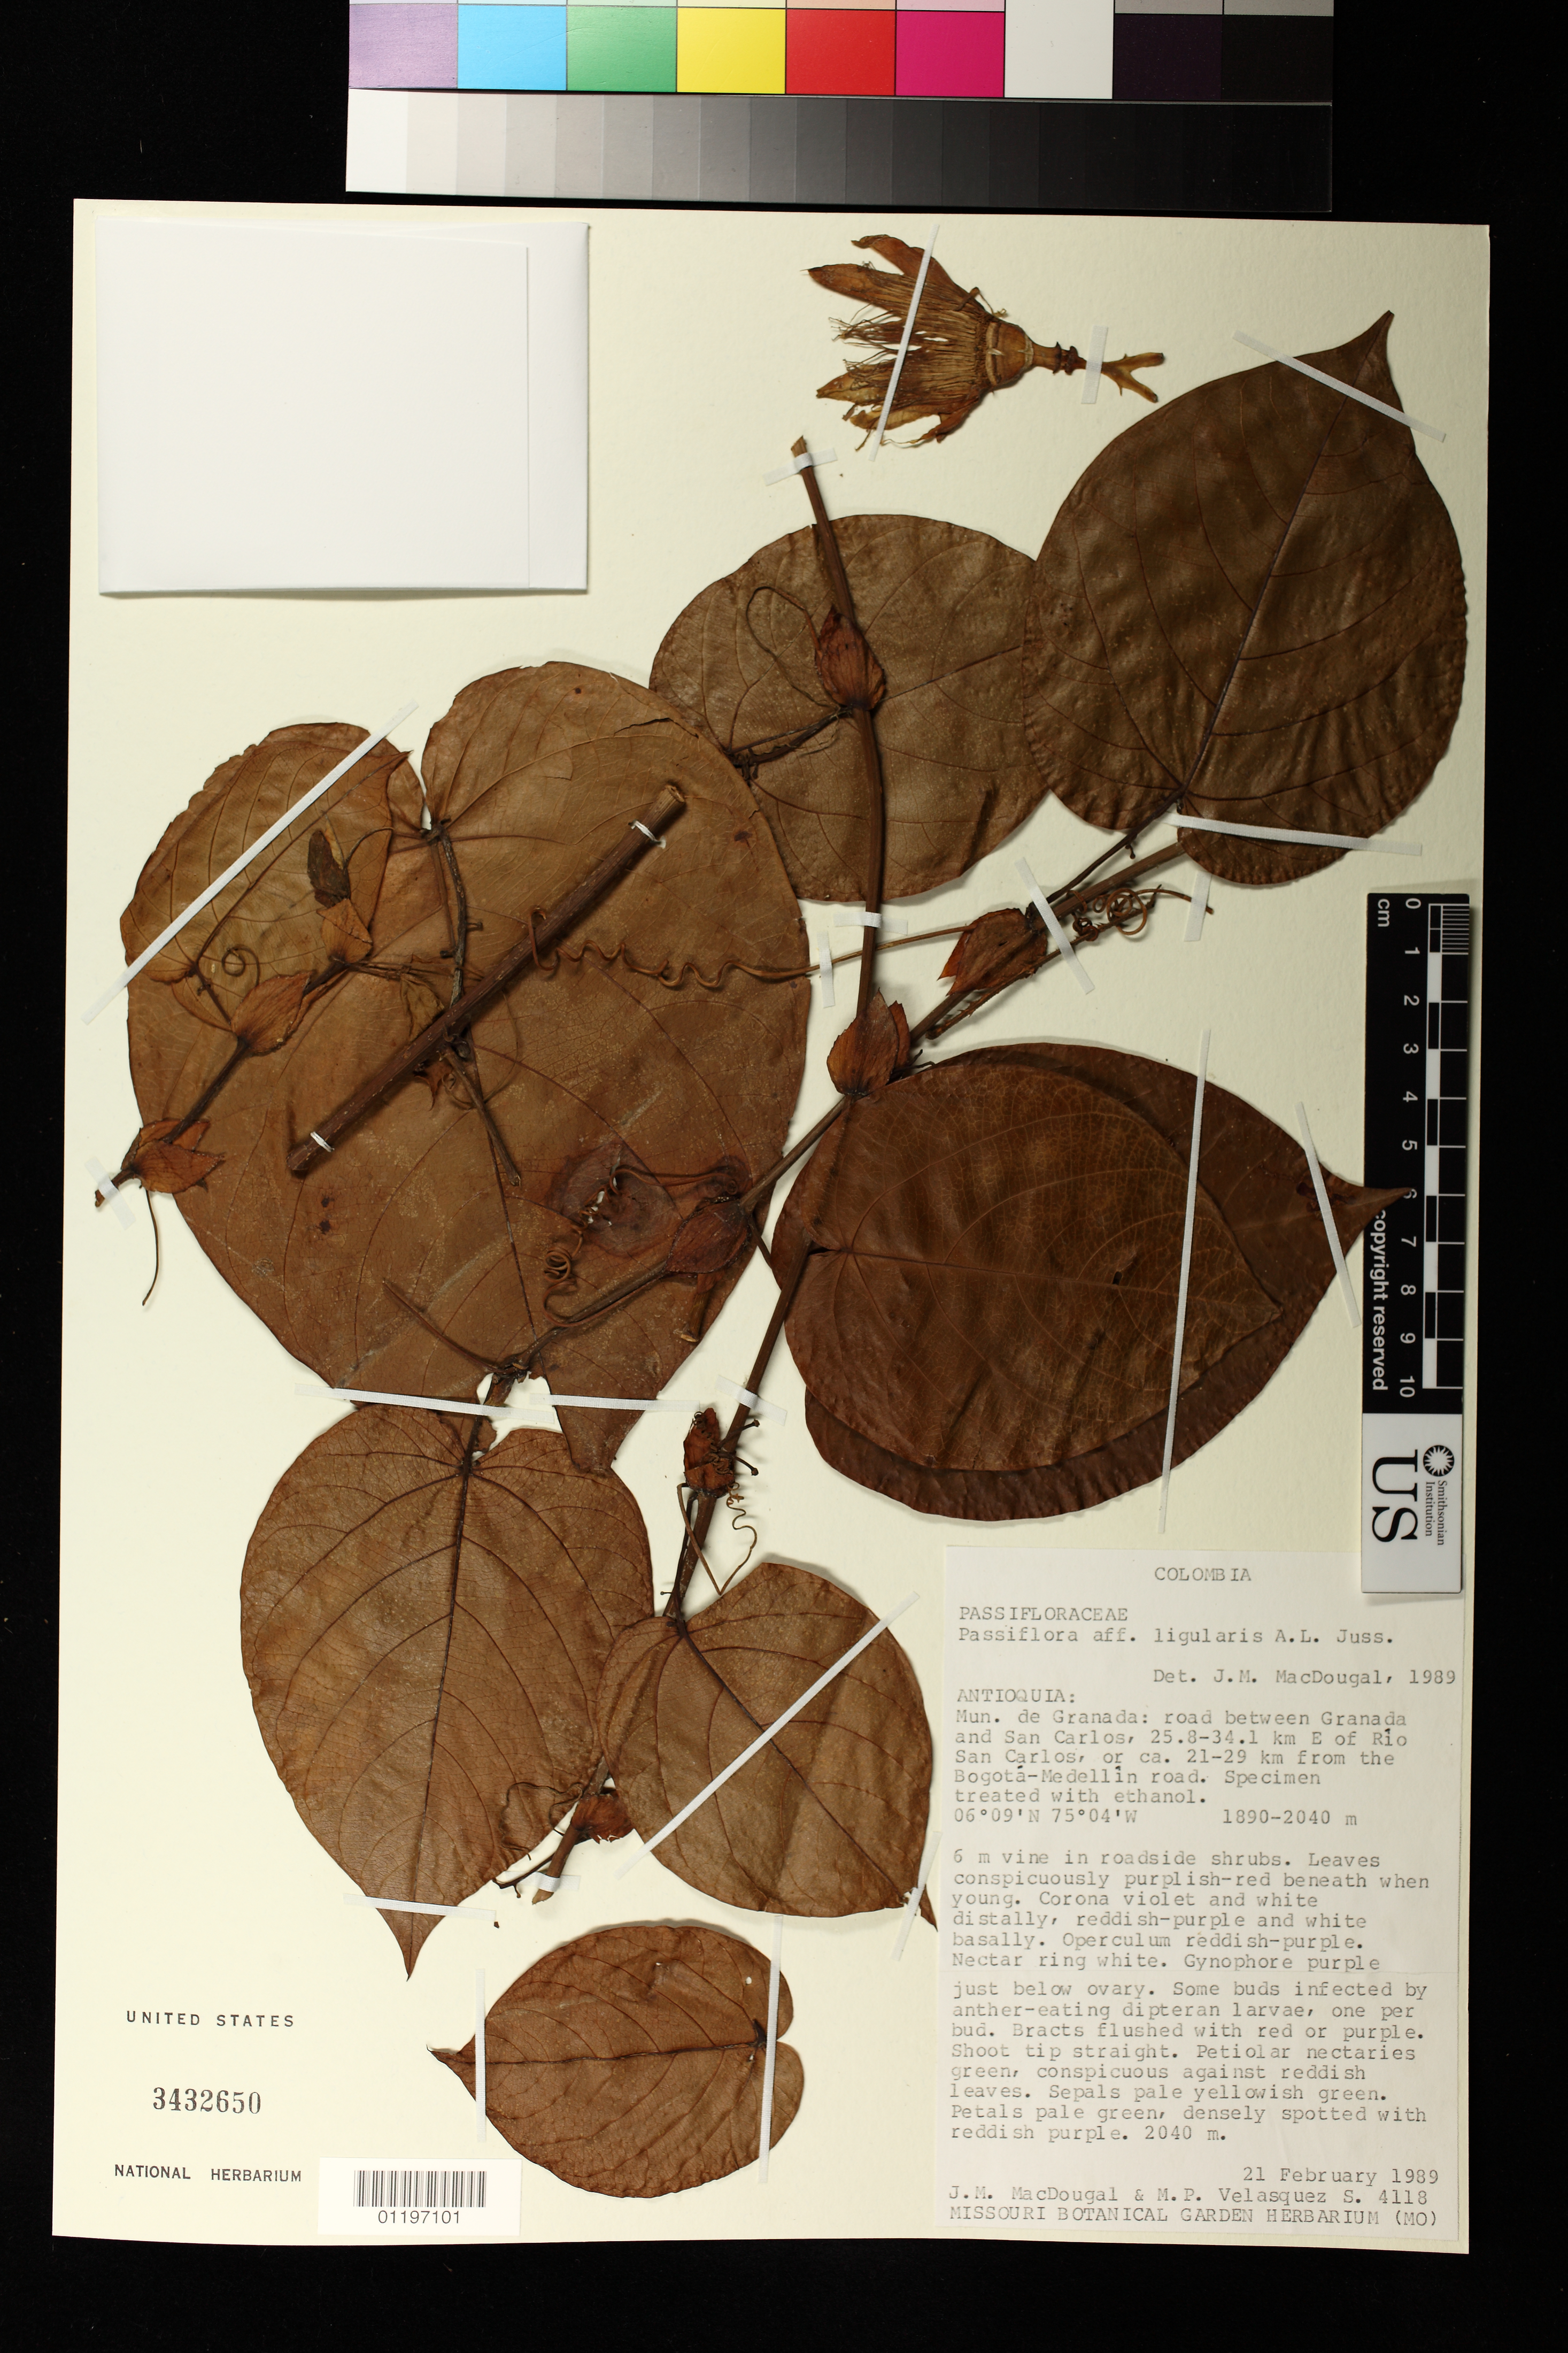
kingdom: Plantae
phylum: Tracheophyta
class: Magnoliopsida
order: Malpighiales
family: Passifloraceae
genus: Passiflora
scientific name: Passiflora ligularis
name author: Juss.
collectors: J. M. MacDougal & M. P. Velásquez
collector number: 4118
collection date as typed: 21 Feb 1989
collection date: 1989-02-21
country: Colombia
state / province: Antioquia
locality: Mun. de Granada: road between Granada and San Carlos, 25.8-34.1 km E of Río San Carlos, or ca. 21-29 km from the Bogotá-Medellín road.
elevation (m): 1890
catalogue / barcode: US 3432650